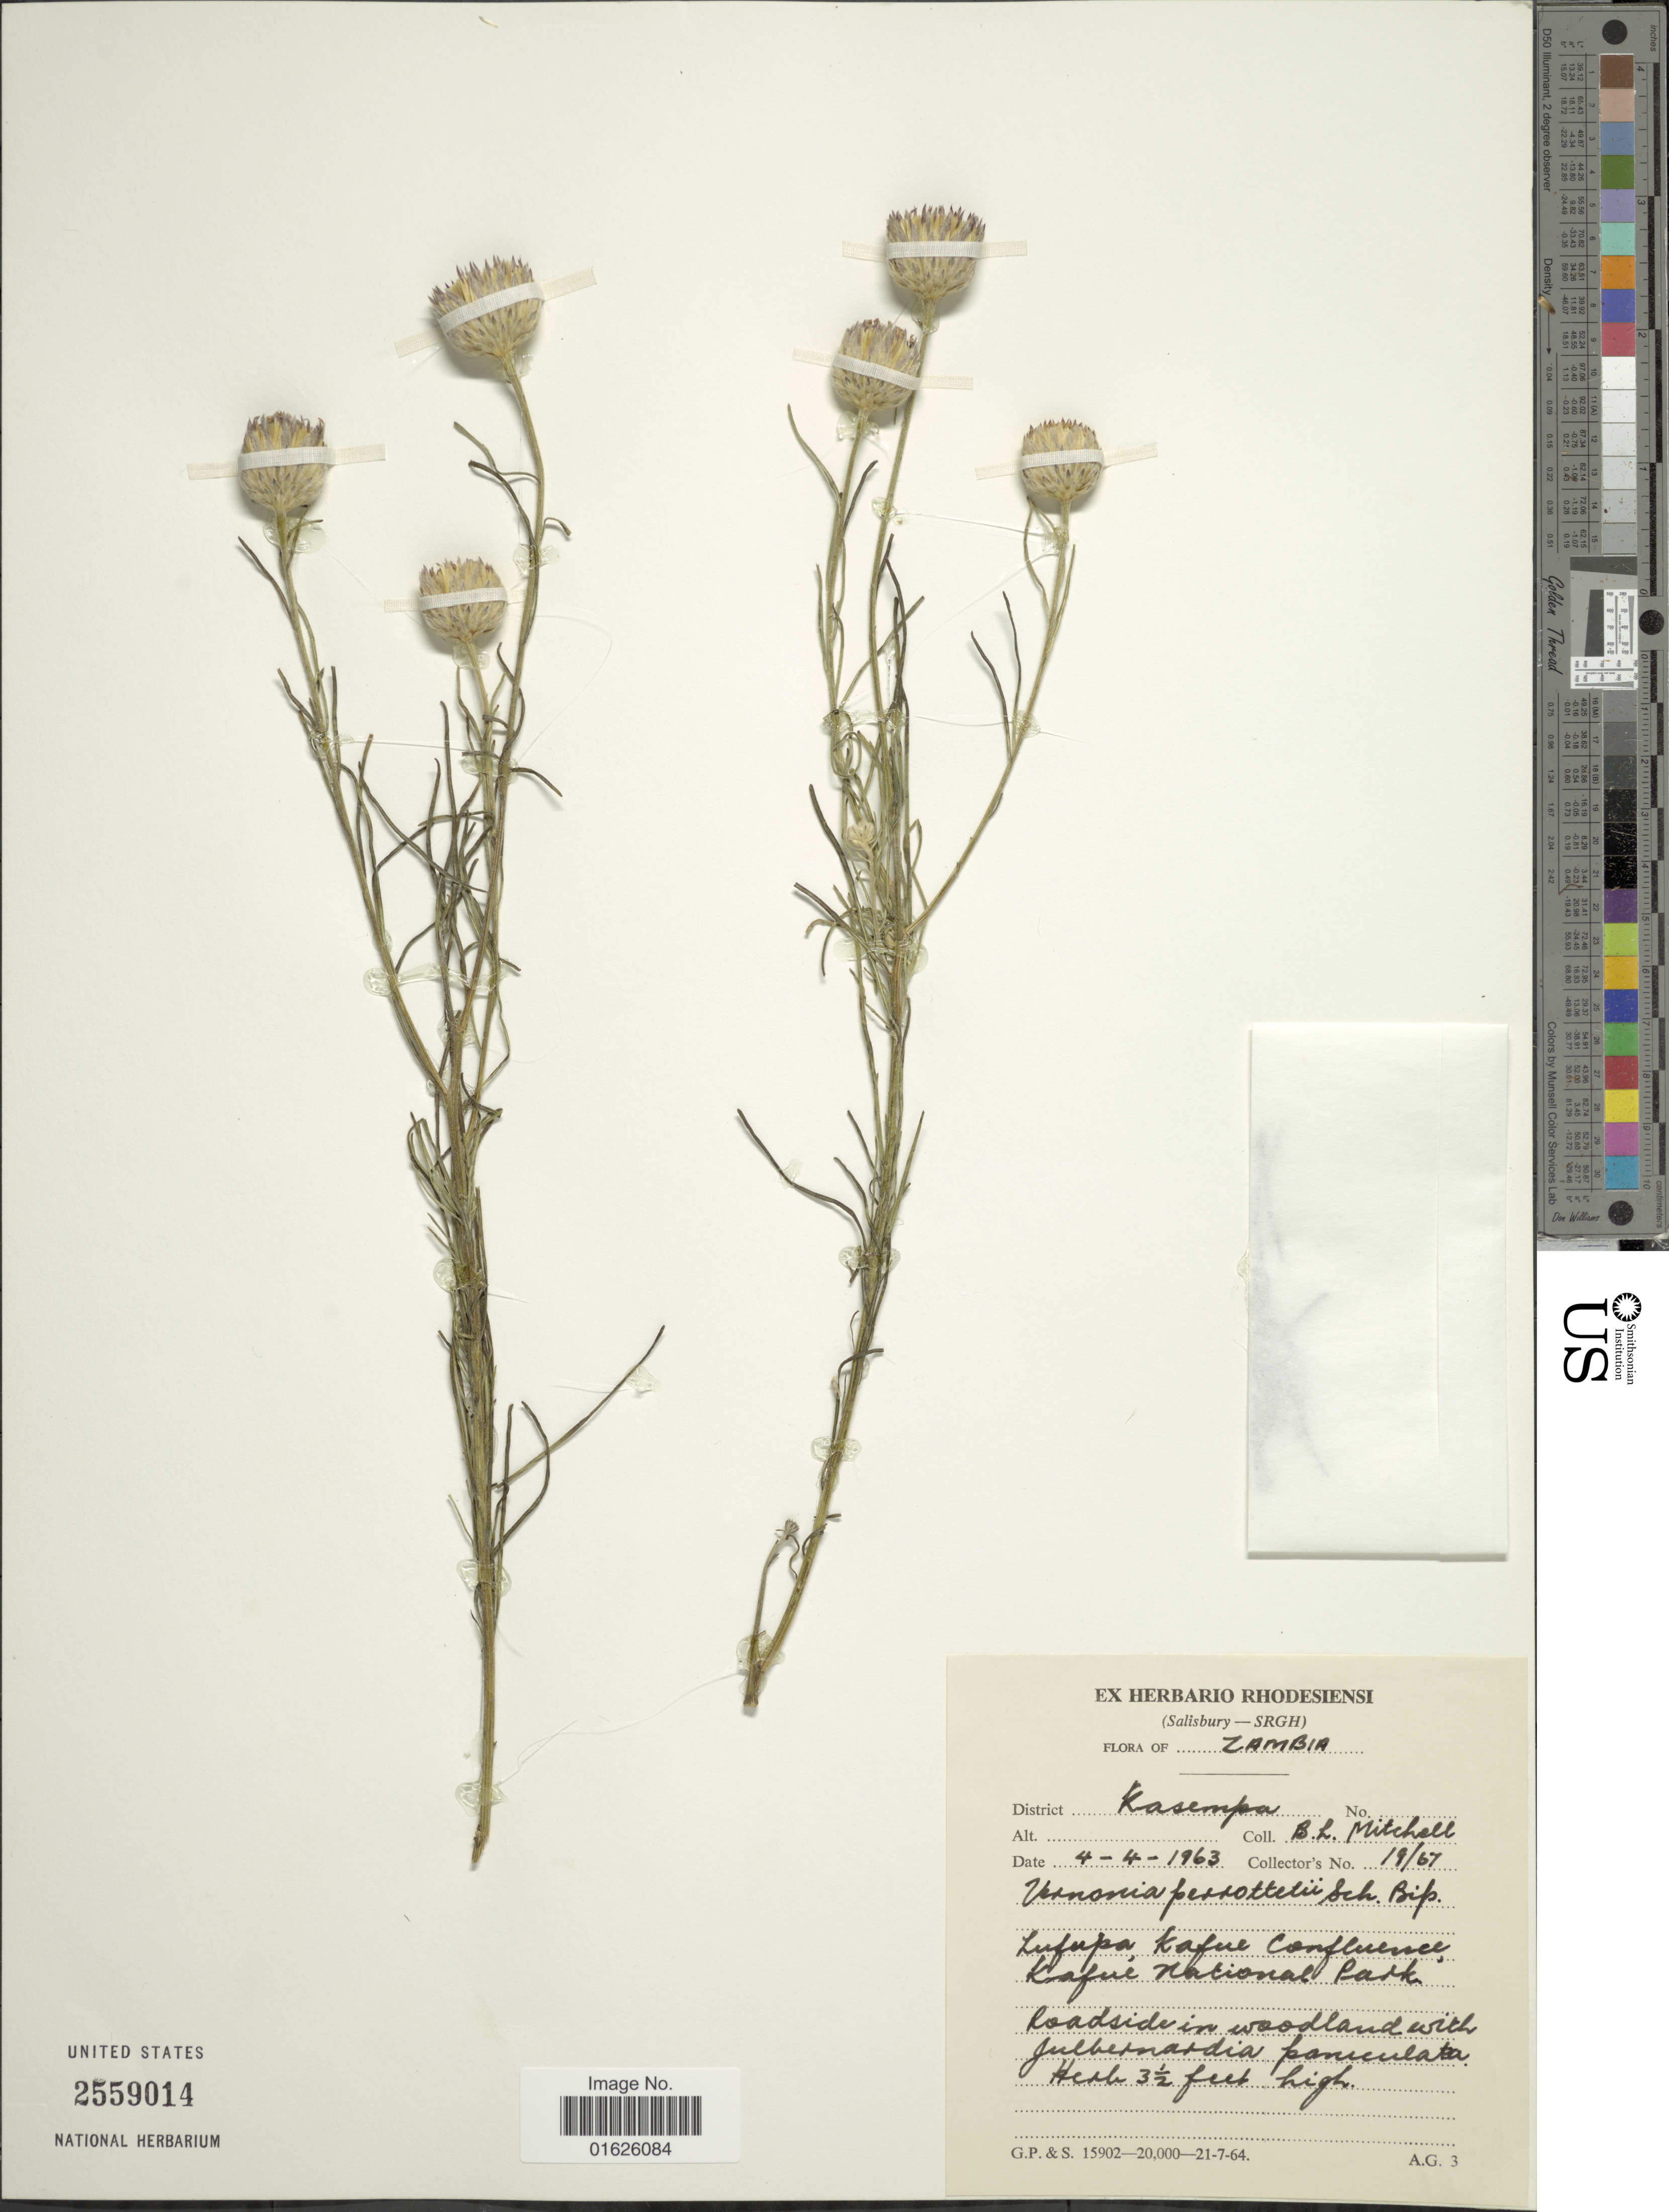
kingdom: Plantae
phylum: Tracheophyta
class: Magnoliopsida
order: Asterales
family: Asteraceae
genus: Polydora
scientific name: Polydora serratuloides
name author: (DC.) H. Rob.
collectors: B. Mitchell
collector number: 19/67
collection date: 1963-04-04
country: Zambia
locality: District Kasempa, Lufupa, Kafue Confluence, Kafue National Park.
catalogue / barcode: US 2559014